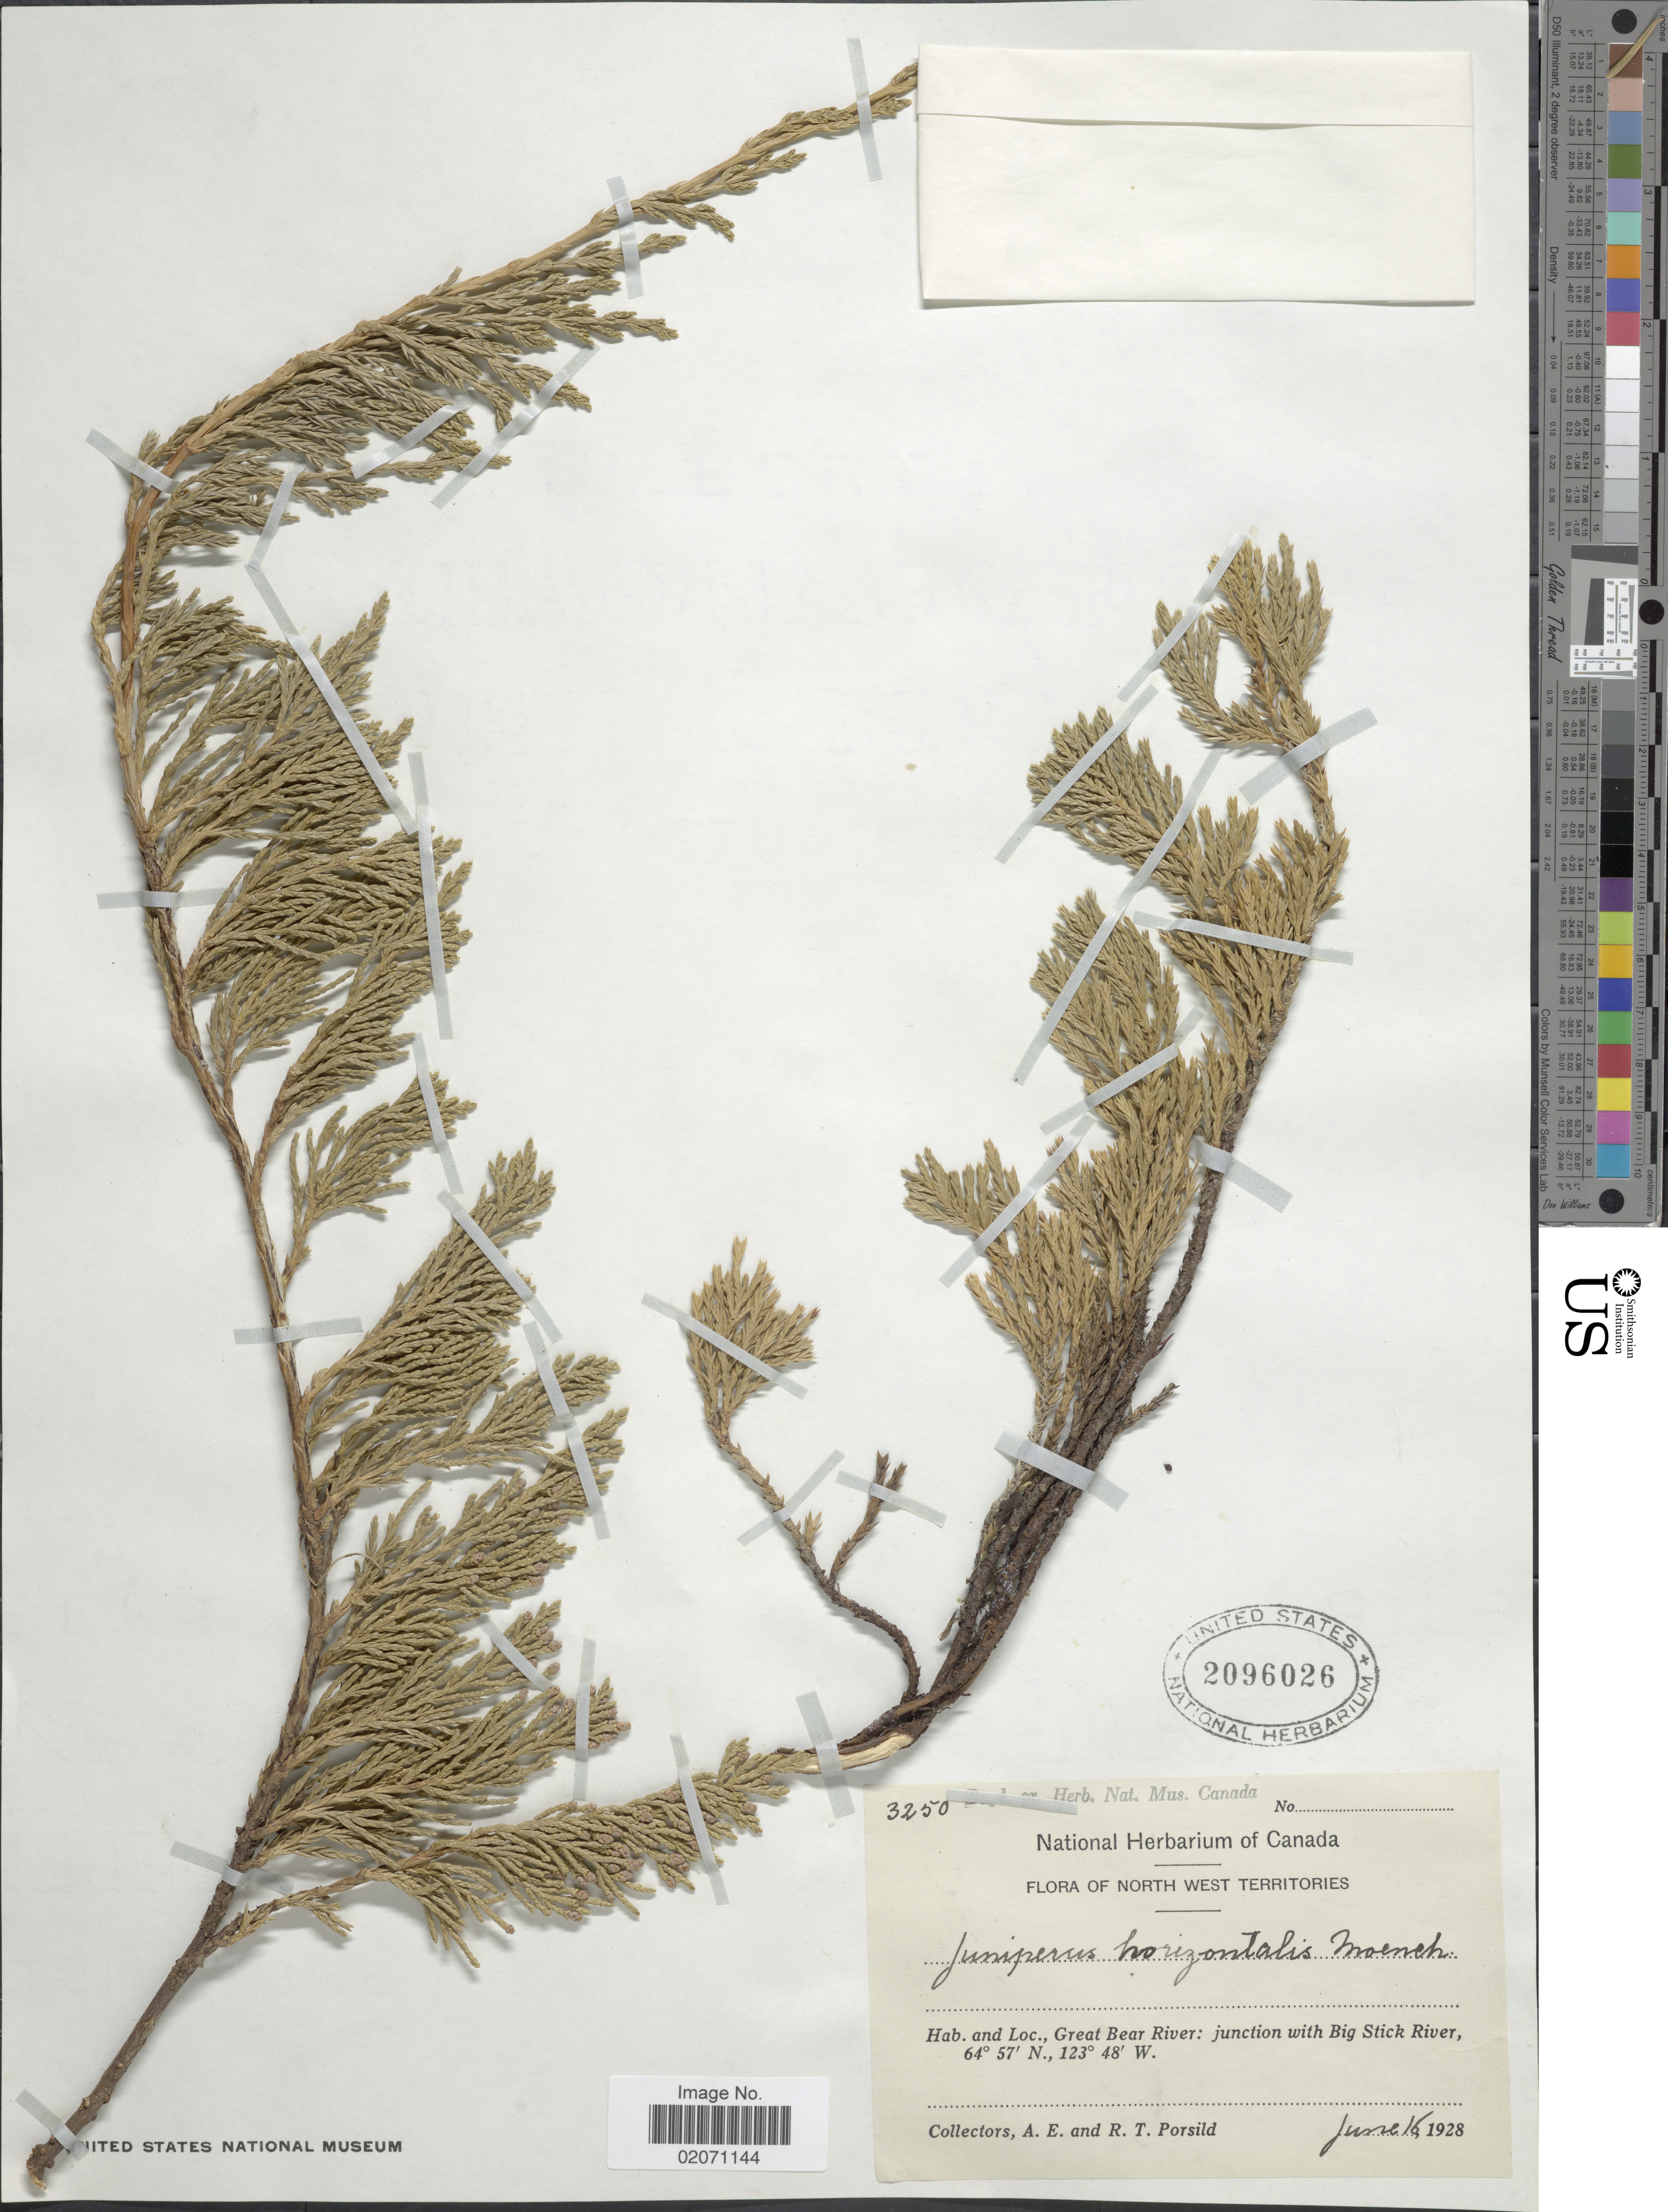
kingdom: Plantae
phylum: Tracheophyta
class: Pinopsida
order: Pinales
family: Cupressaceae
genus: Juniperus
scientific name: Juniperus horizontalis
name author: Moench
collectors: A. E. Porsild & R. T. Porsild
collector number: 3250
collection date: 1928-06-16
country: Canada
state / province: Northwest Territories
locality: Great Bear River: junction with Big Stick River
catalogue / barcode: US 2096026